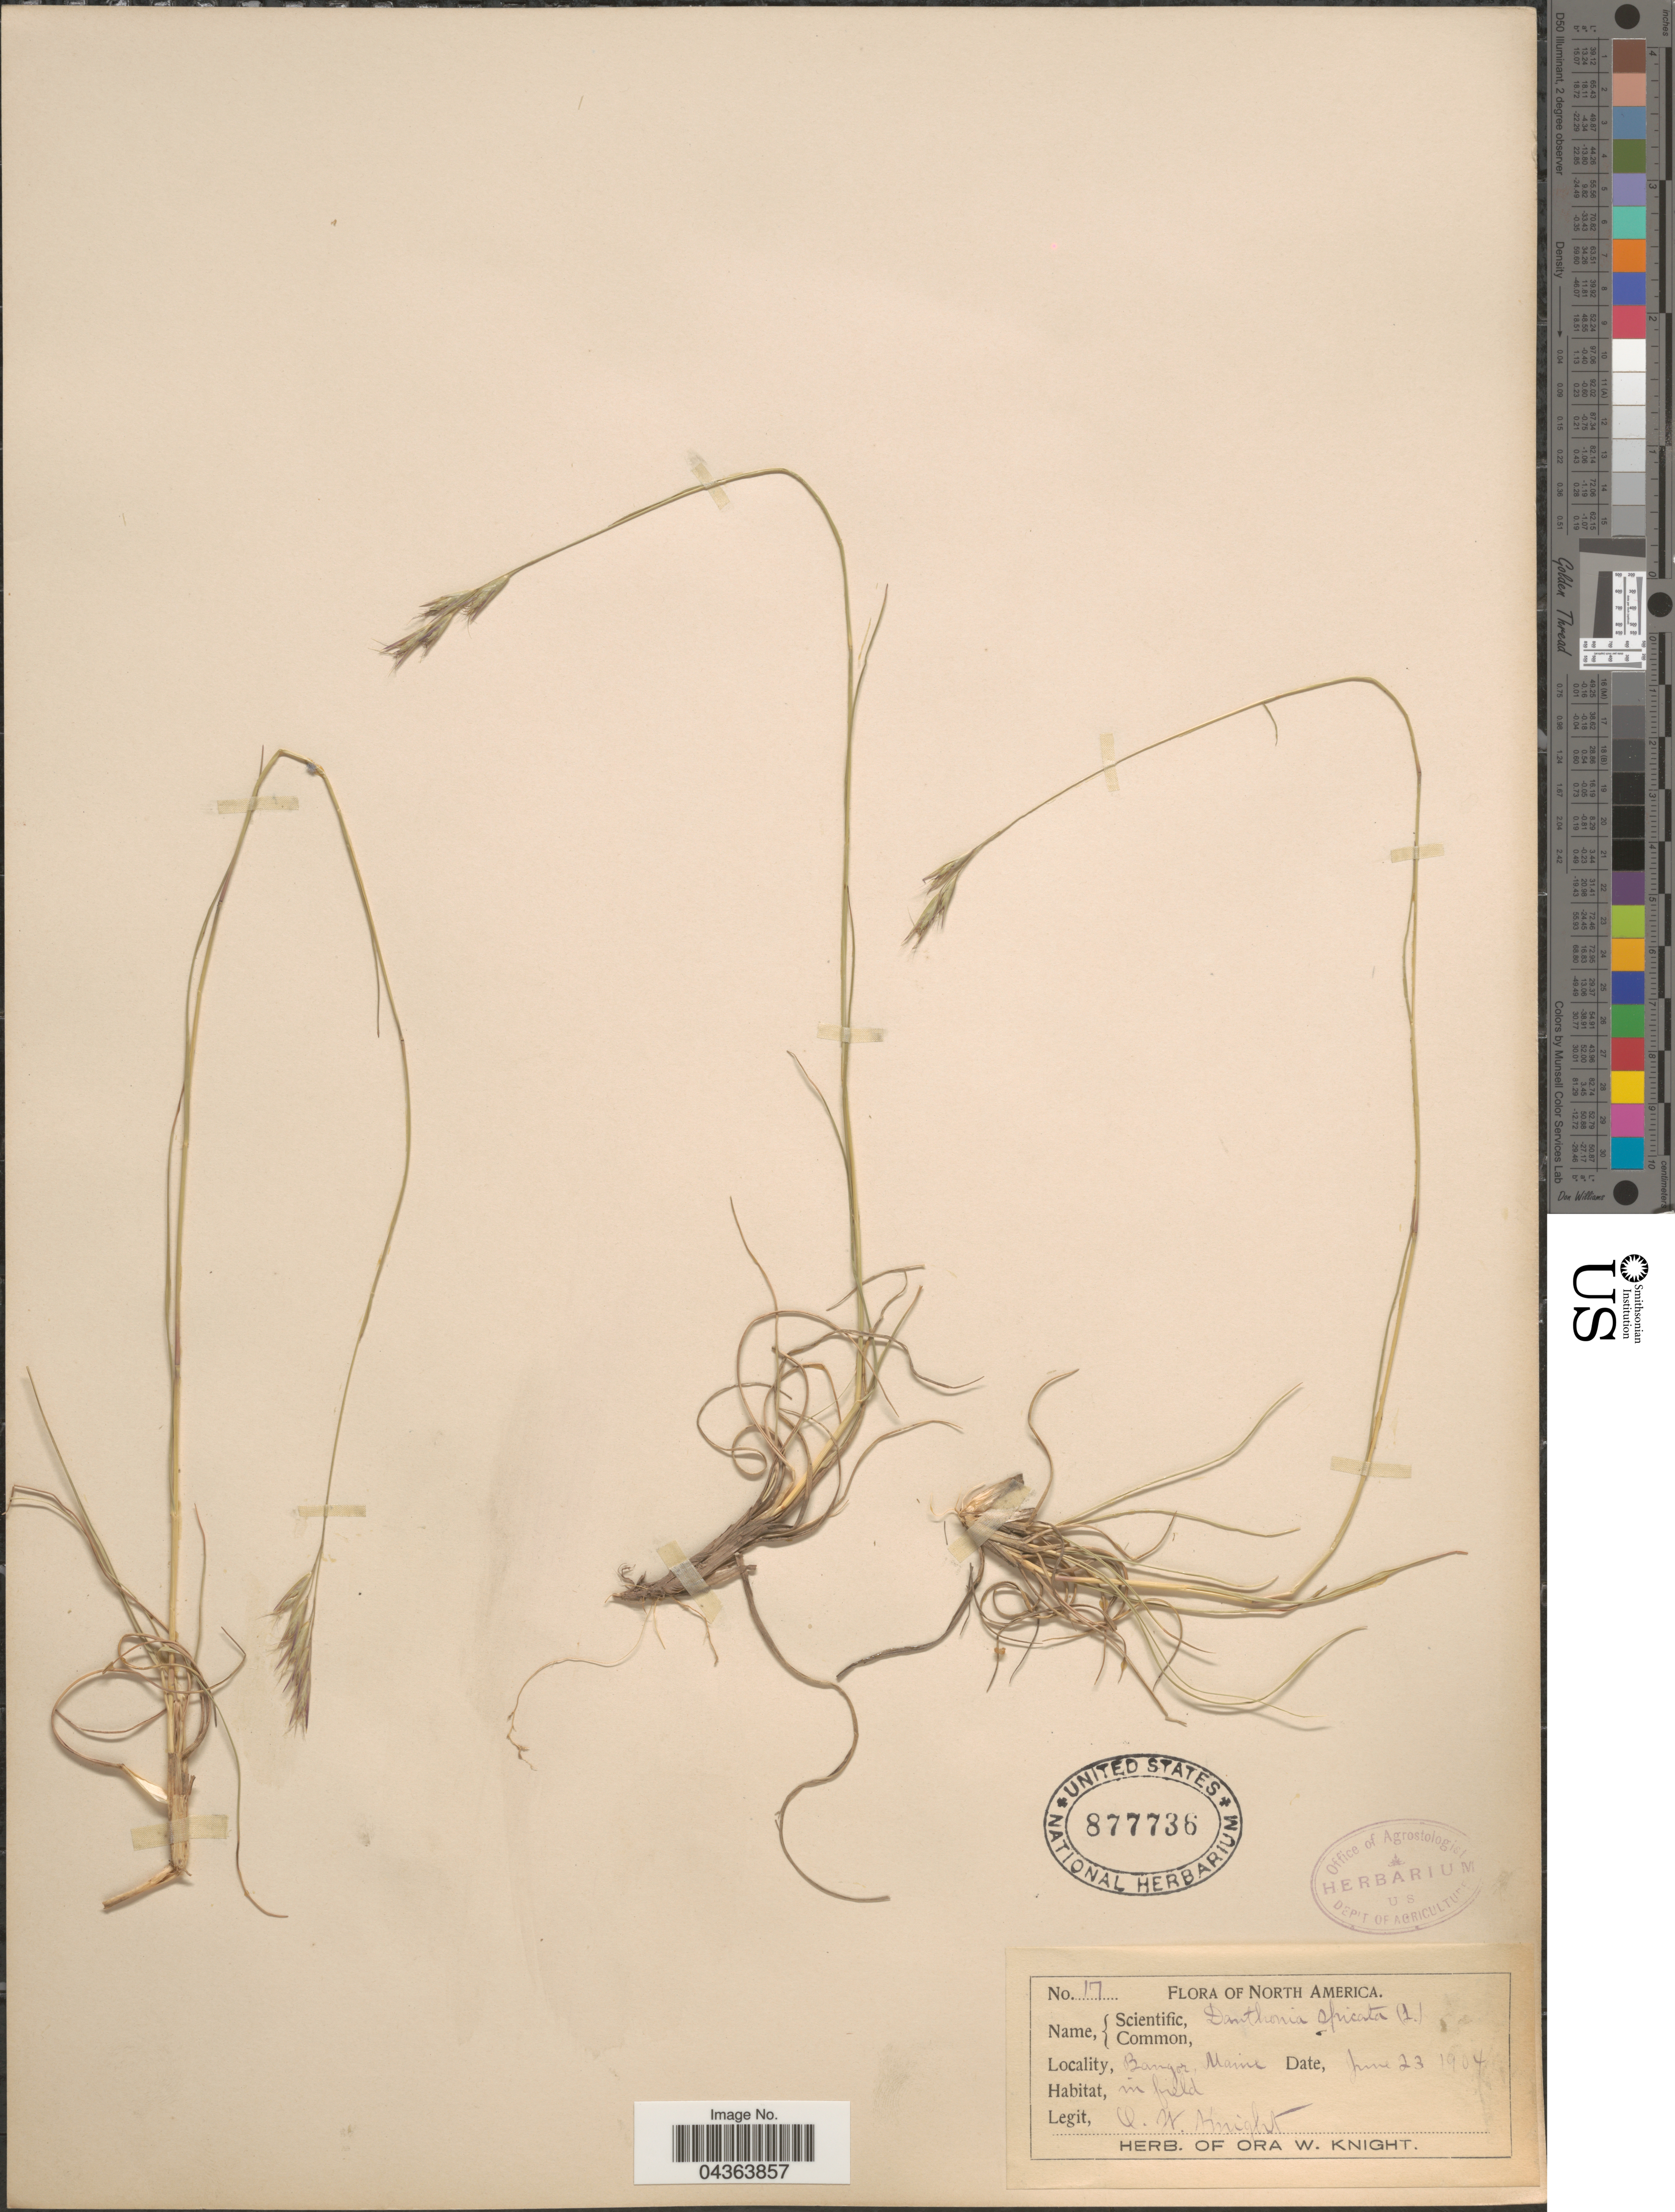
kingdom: Plantae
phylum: Tracheophyta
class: Liliopsida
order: Poales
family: Poaceae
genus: Danthonia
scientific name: Danthonia spicata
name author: (L.) P. Beauv. ex Roem. & Schult.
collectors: O. Knight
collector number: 17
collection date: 1904-06-23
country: United States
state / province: Maine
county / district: Penobscot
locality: Bangor.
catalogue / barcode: US 877736